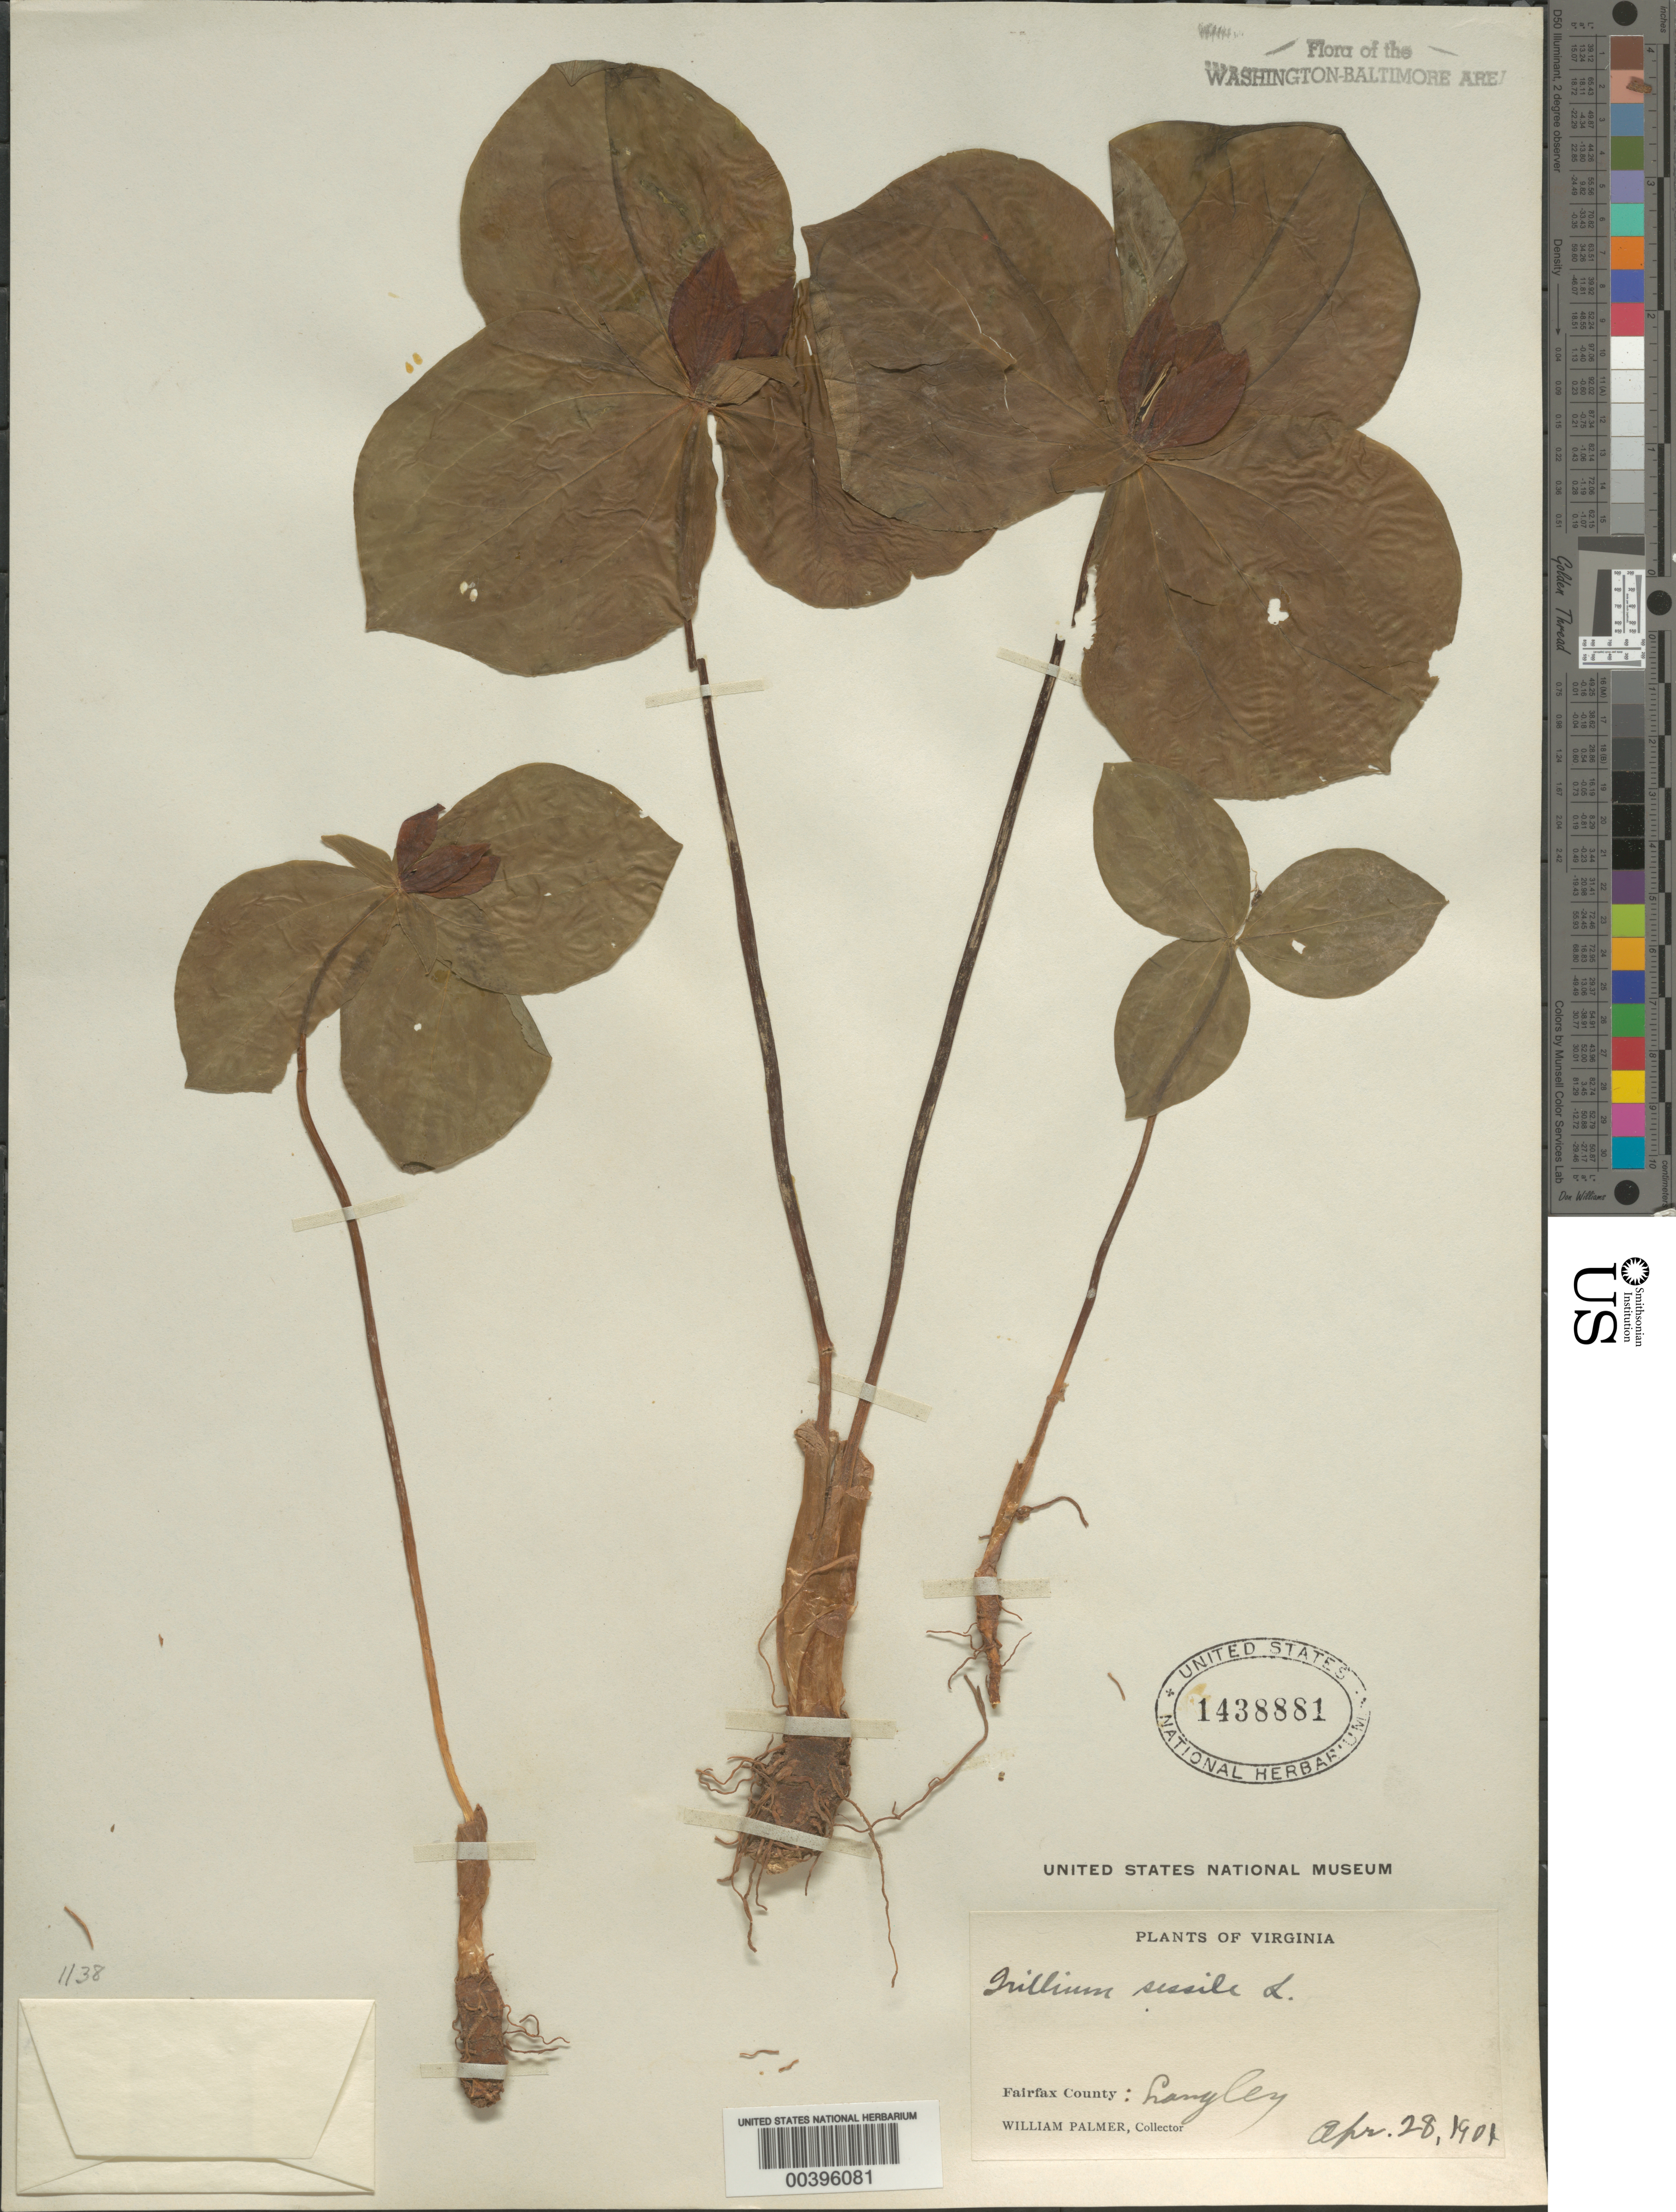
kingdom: Plantae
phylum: Tracheophyta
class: Liliopsida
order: Liliales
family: Melanthiaceae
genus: Trillium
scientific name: Trillium sessile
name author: L.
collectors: W. Palmer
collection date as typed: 28 Apr 1901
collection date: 1901-04-28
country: United States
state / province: Virginia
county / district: Fairfax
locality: Langley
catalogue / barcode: US 1438881